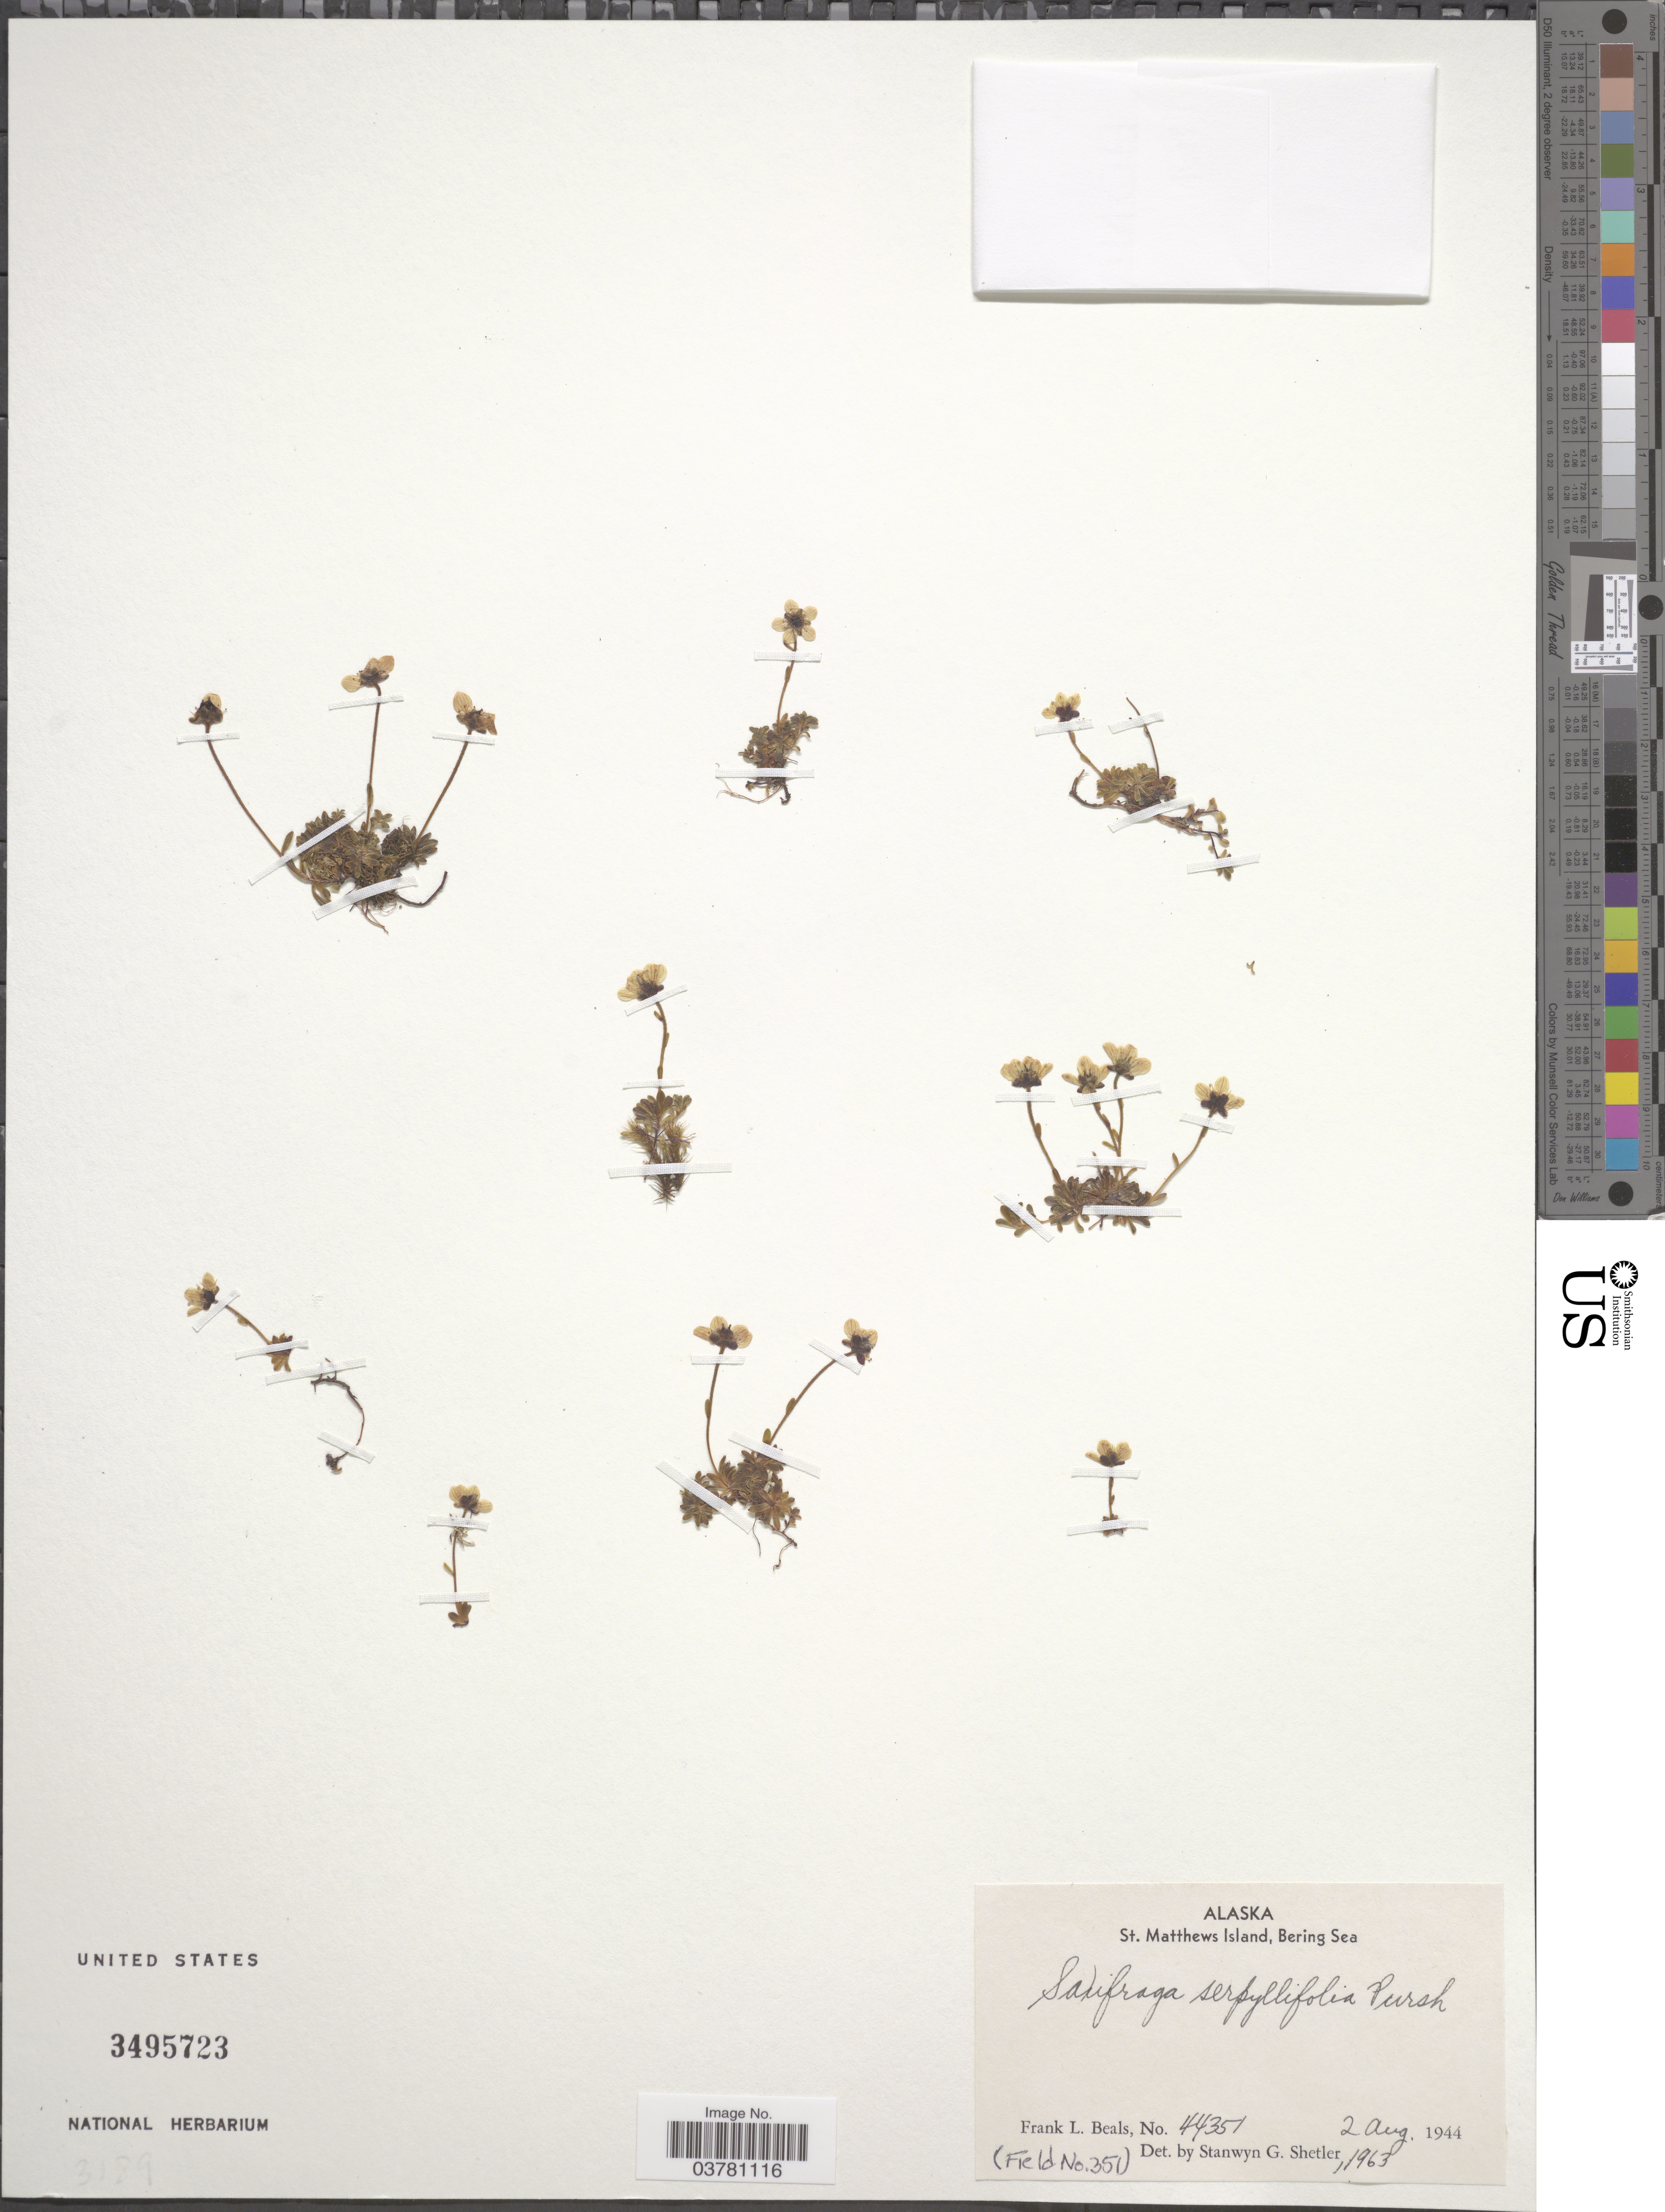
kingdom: Plantae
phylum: Tracheophyta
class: Magnoliopsida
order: Saxifragales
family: Saxifragaceae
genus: Saxifraga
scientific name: Saxifraga serpyllifolia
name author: Pursh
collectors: F. Beals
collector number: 44351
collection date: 1944-08-02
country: United States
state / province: Alaska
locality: St. Matthews Island, Bering Sea.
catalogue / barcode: US 3495723